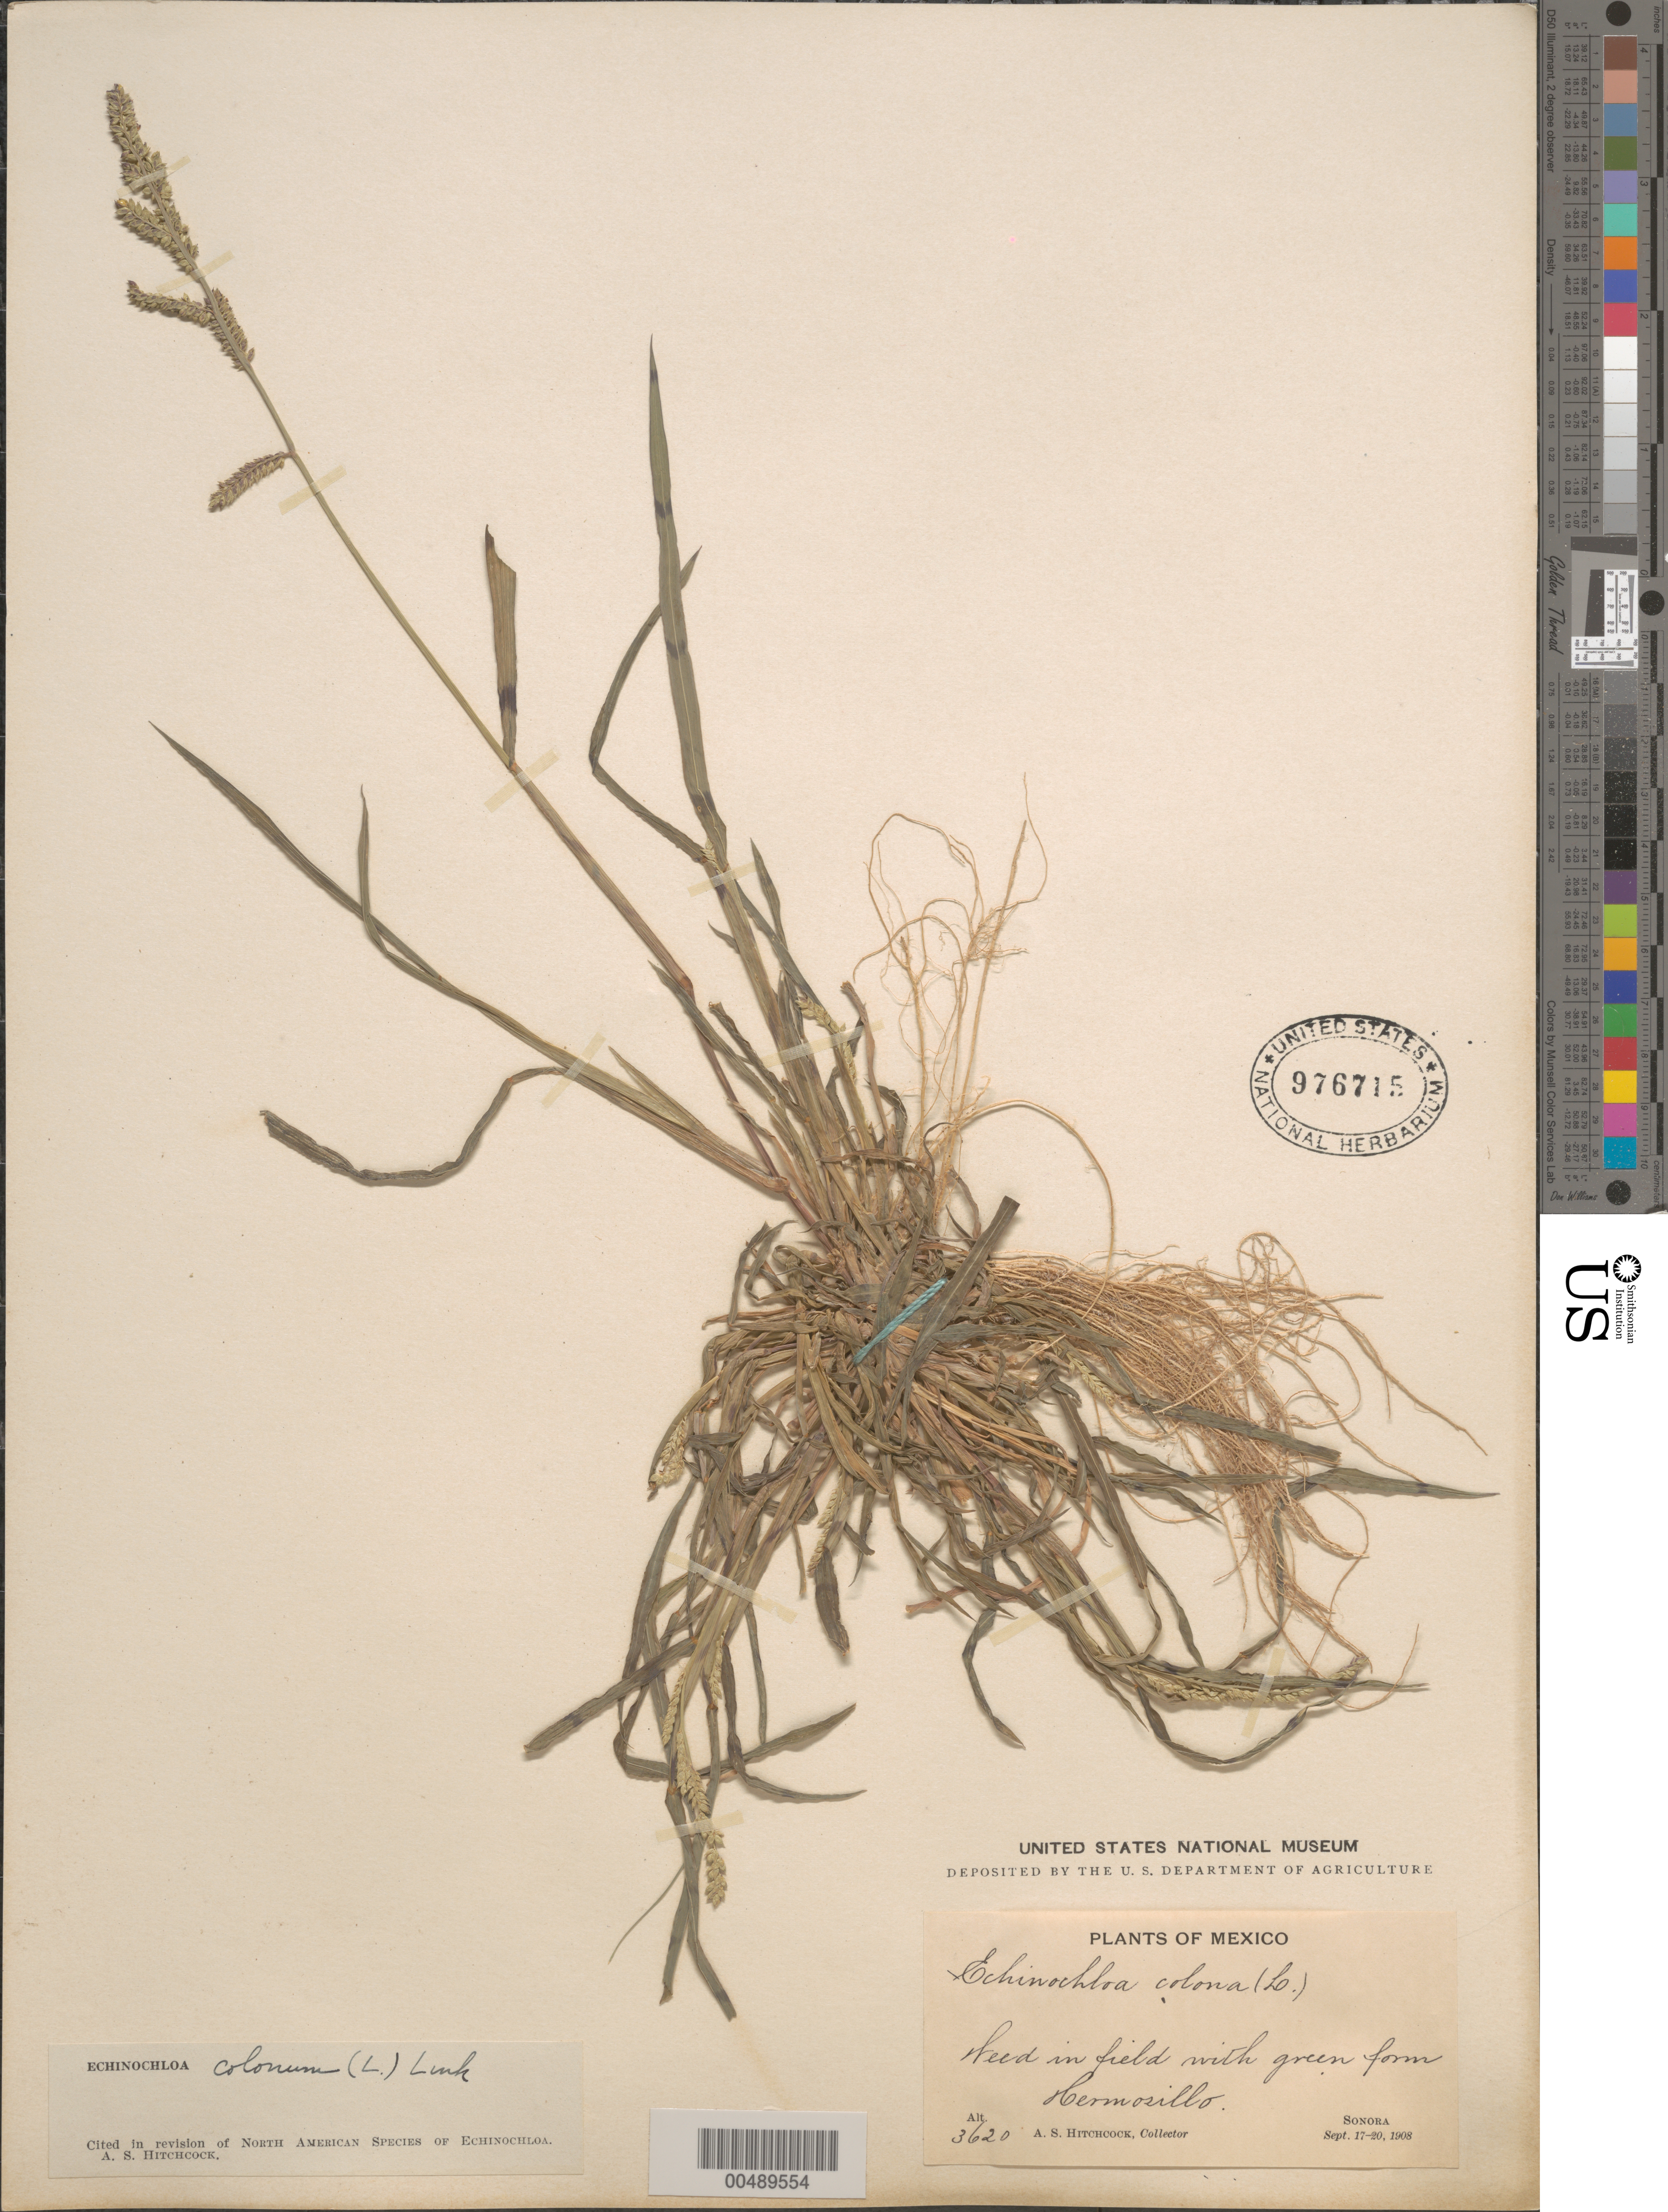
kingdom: Plantae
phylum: Tracheophyta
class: Liliopsida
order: Poales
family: Poaceae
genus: Echinochloa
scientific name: Echinochloa colona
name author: (L.) Link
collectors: A. S. Hitchcock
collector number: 3620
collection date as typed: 17 Sep 1908 to 20 Sep 1908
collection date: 1908-09-17/1908-09-20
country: Mexico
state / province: Sonora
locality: Hermosillo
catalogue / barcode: US 976715